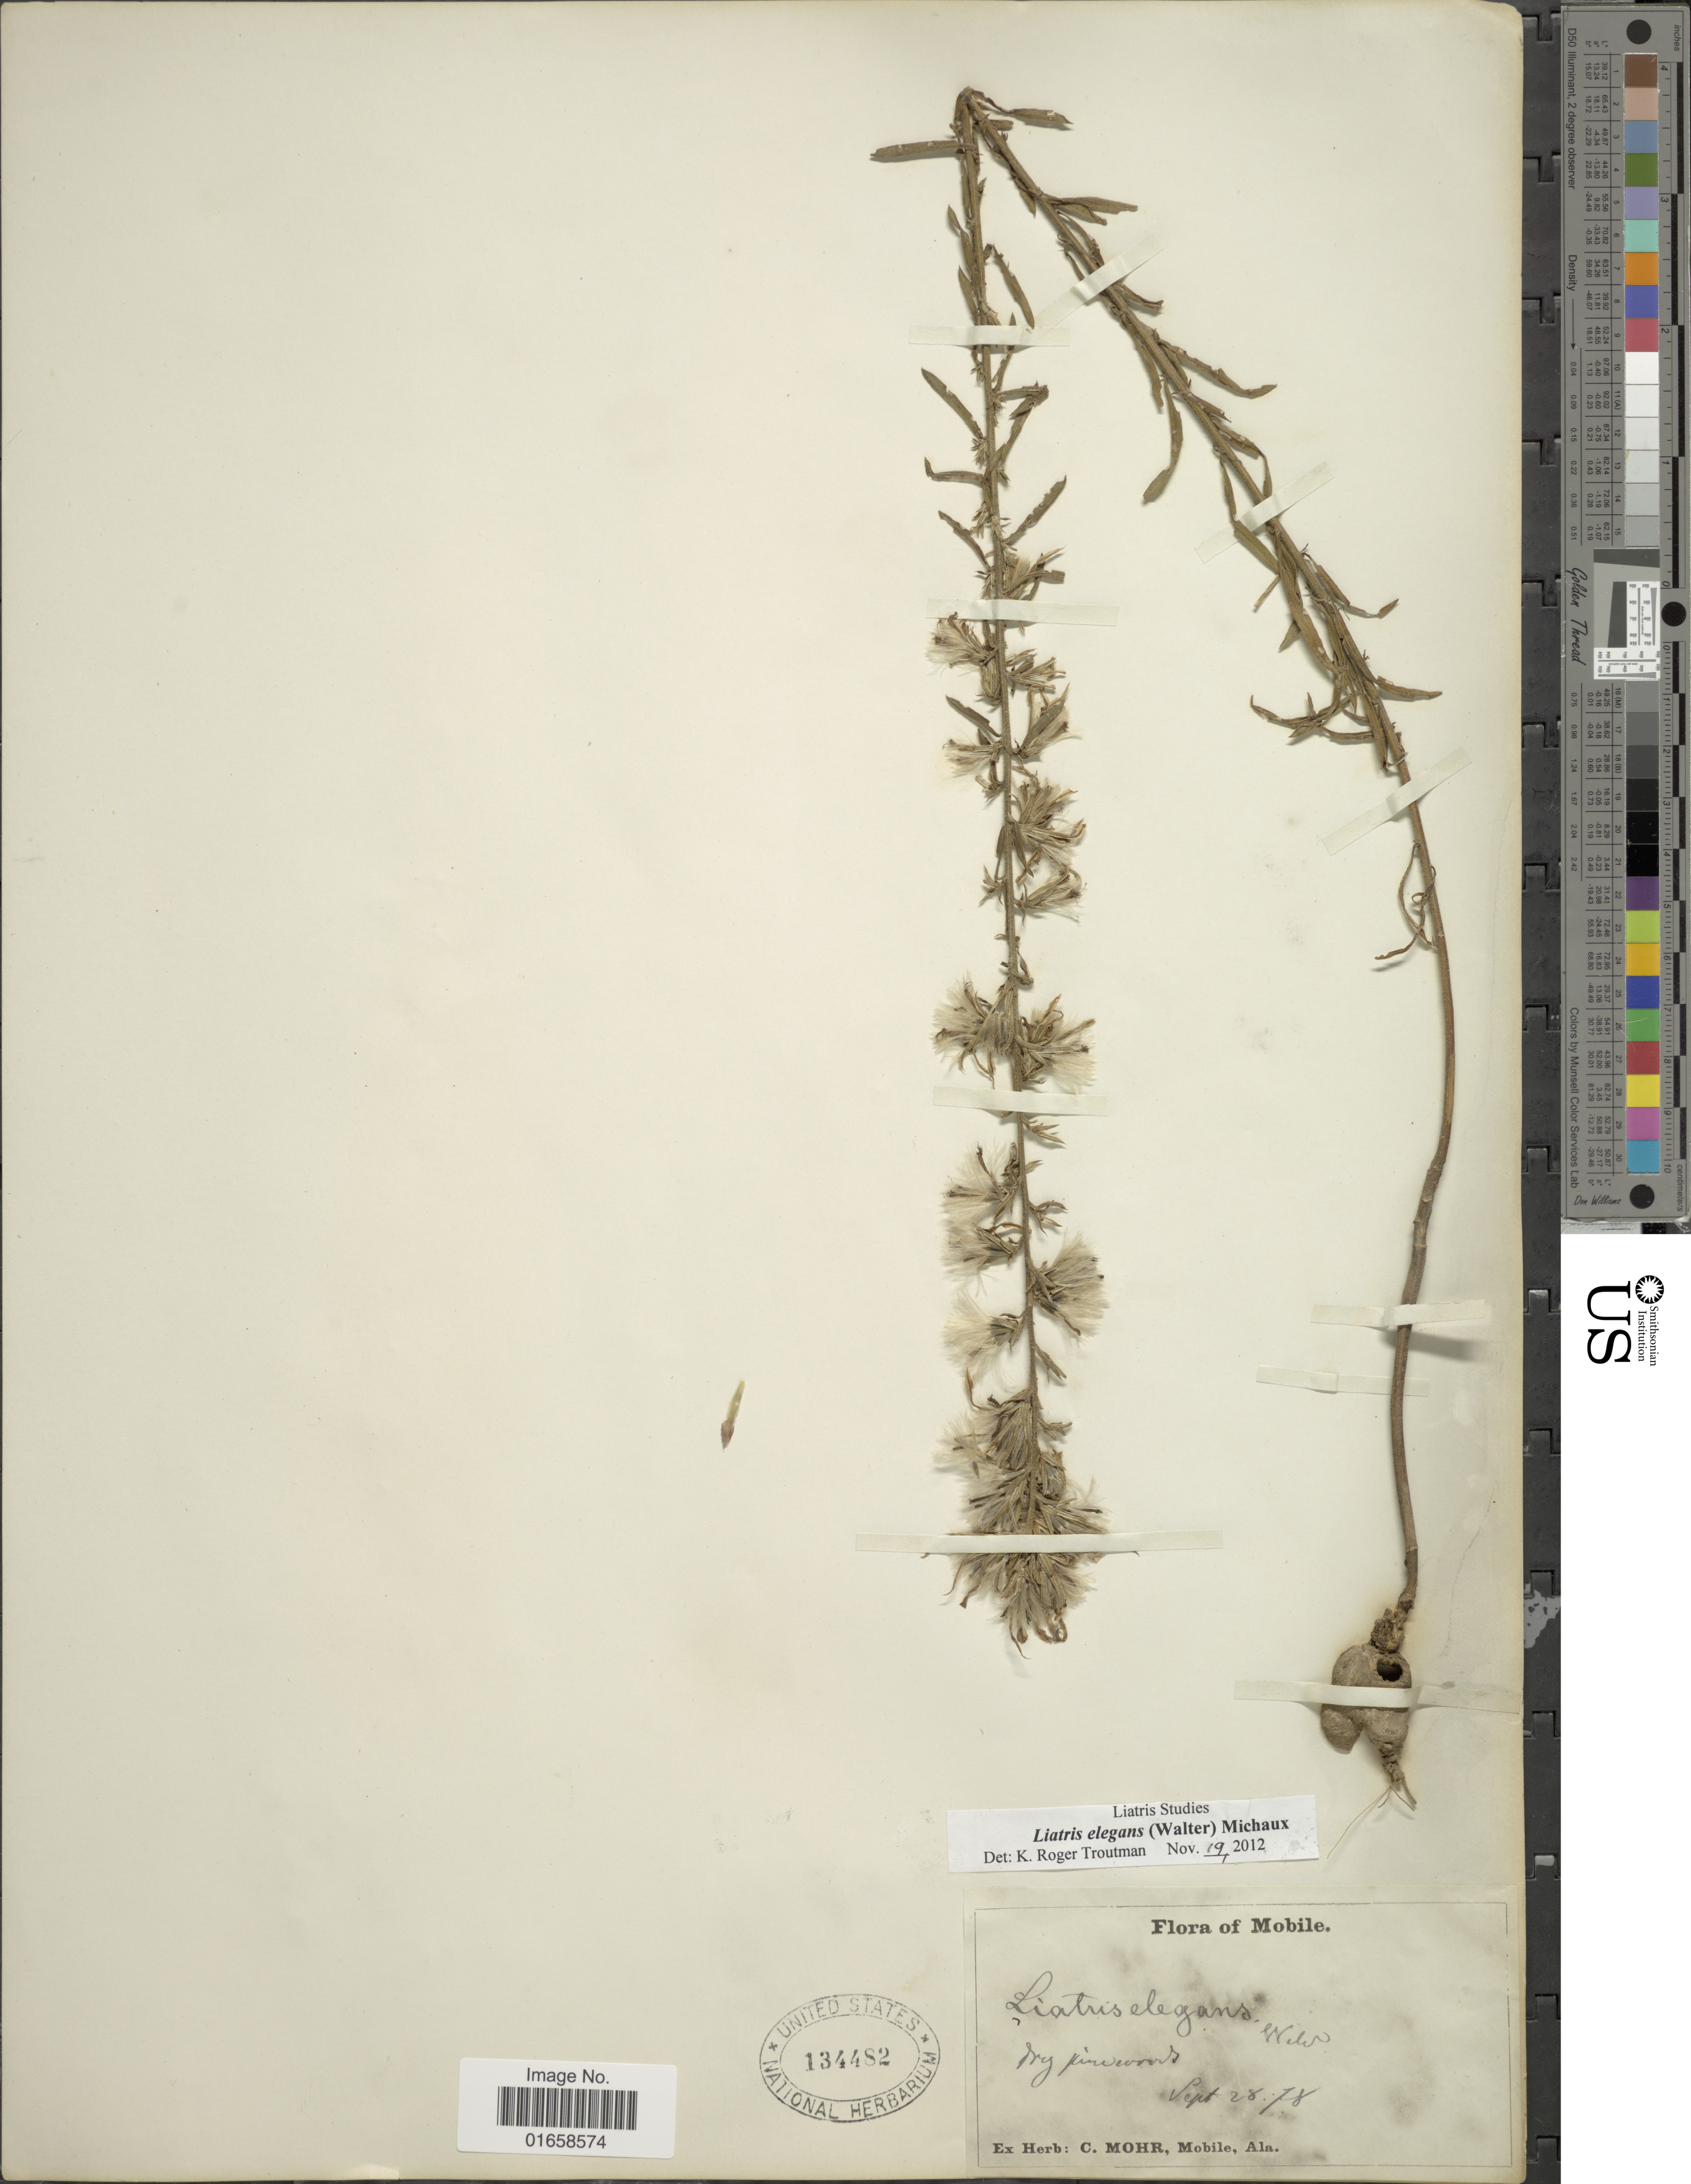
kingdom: Plantae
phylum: Tracheophyta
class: Magnoliopsida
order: Asterales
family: Asteraceae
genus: Liatris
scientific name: Liatris elegans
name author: (Walter) Michx.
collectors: ex herb. C. Mohr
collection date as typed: Transcribed d/m/y: 28/9/78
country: United States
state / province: Alabama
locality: Mobile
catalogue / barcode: US 134482